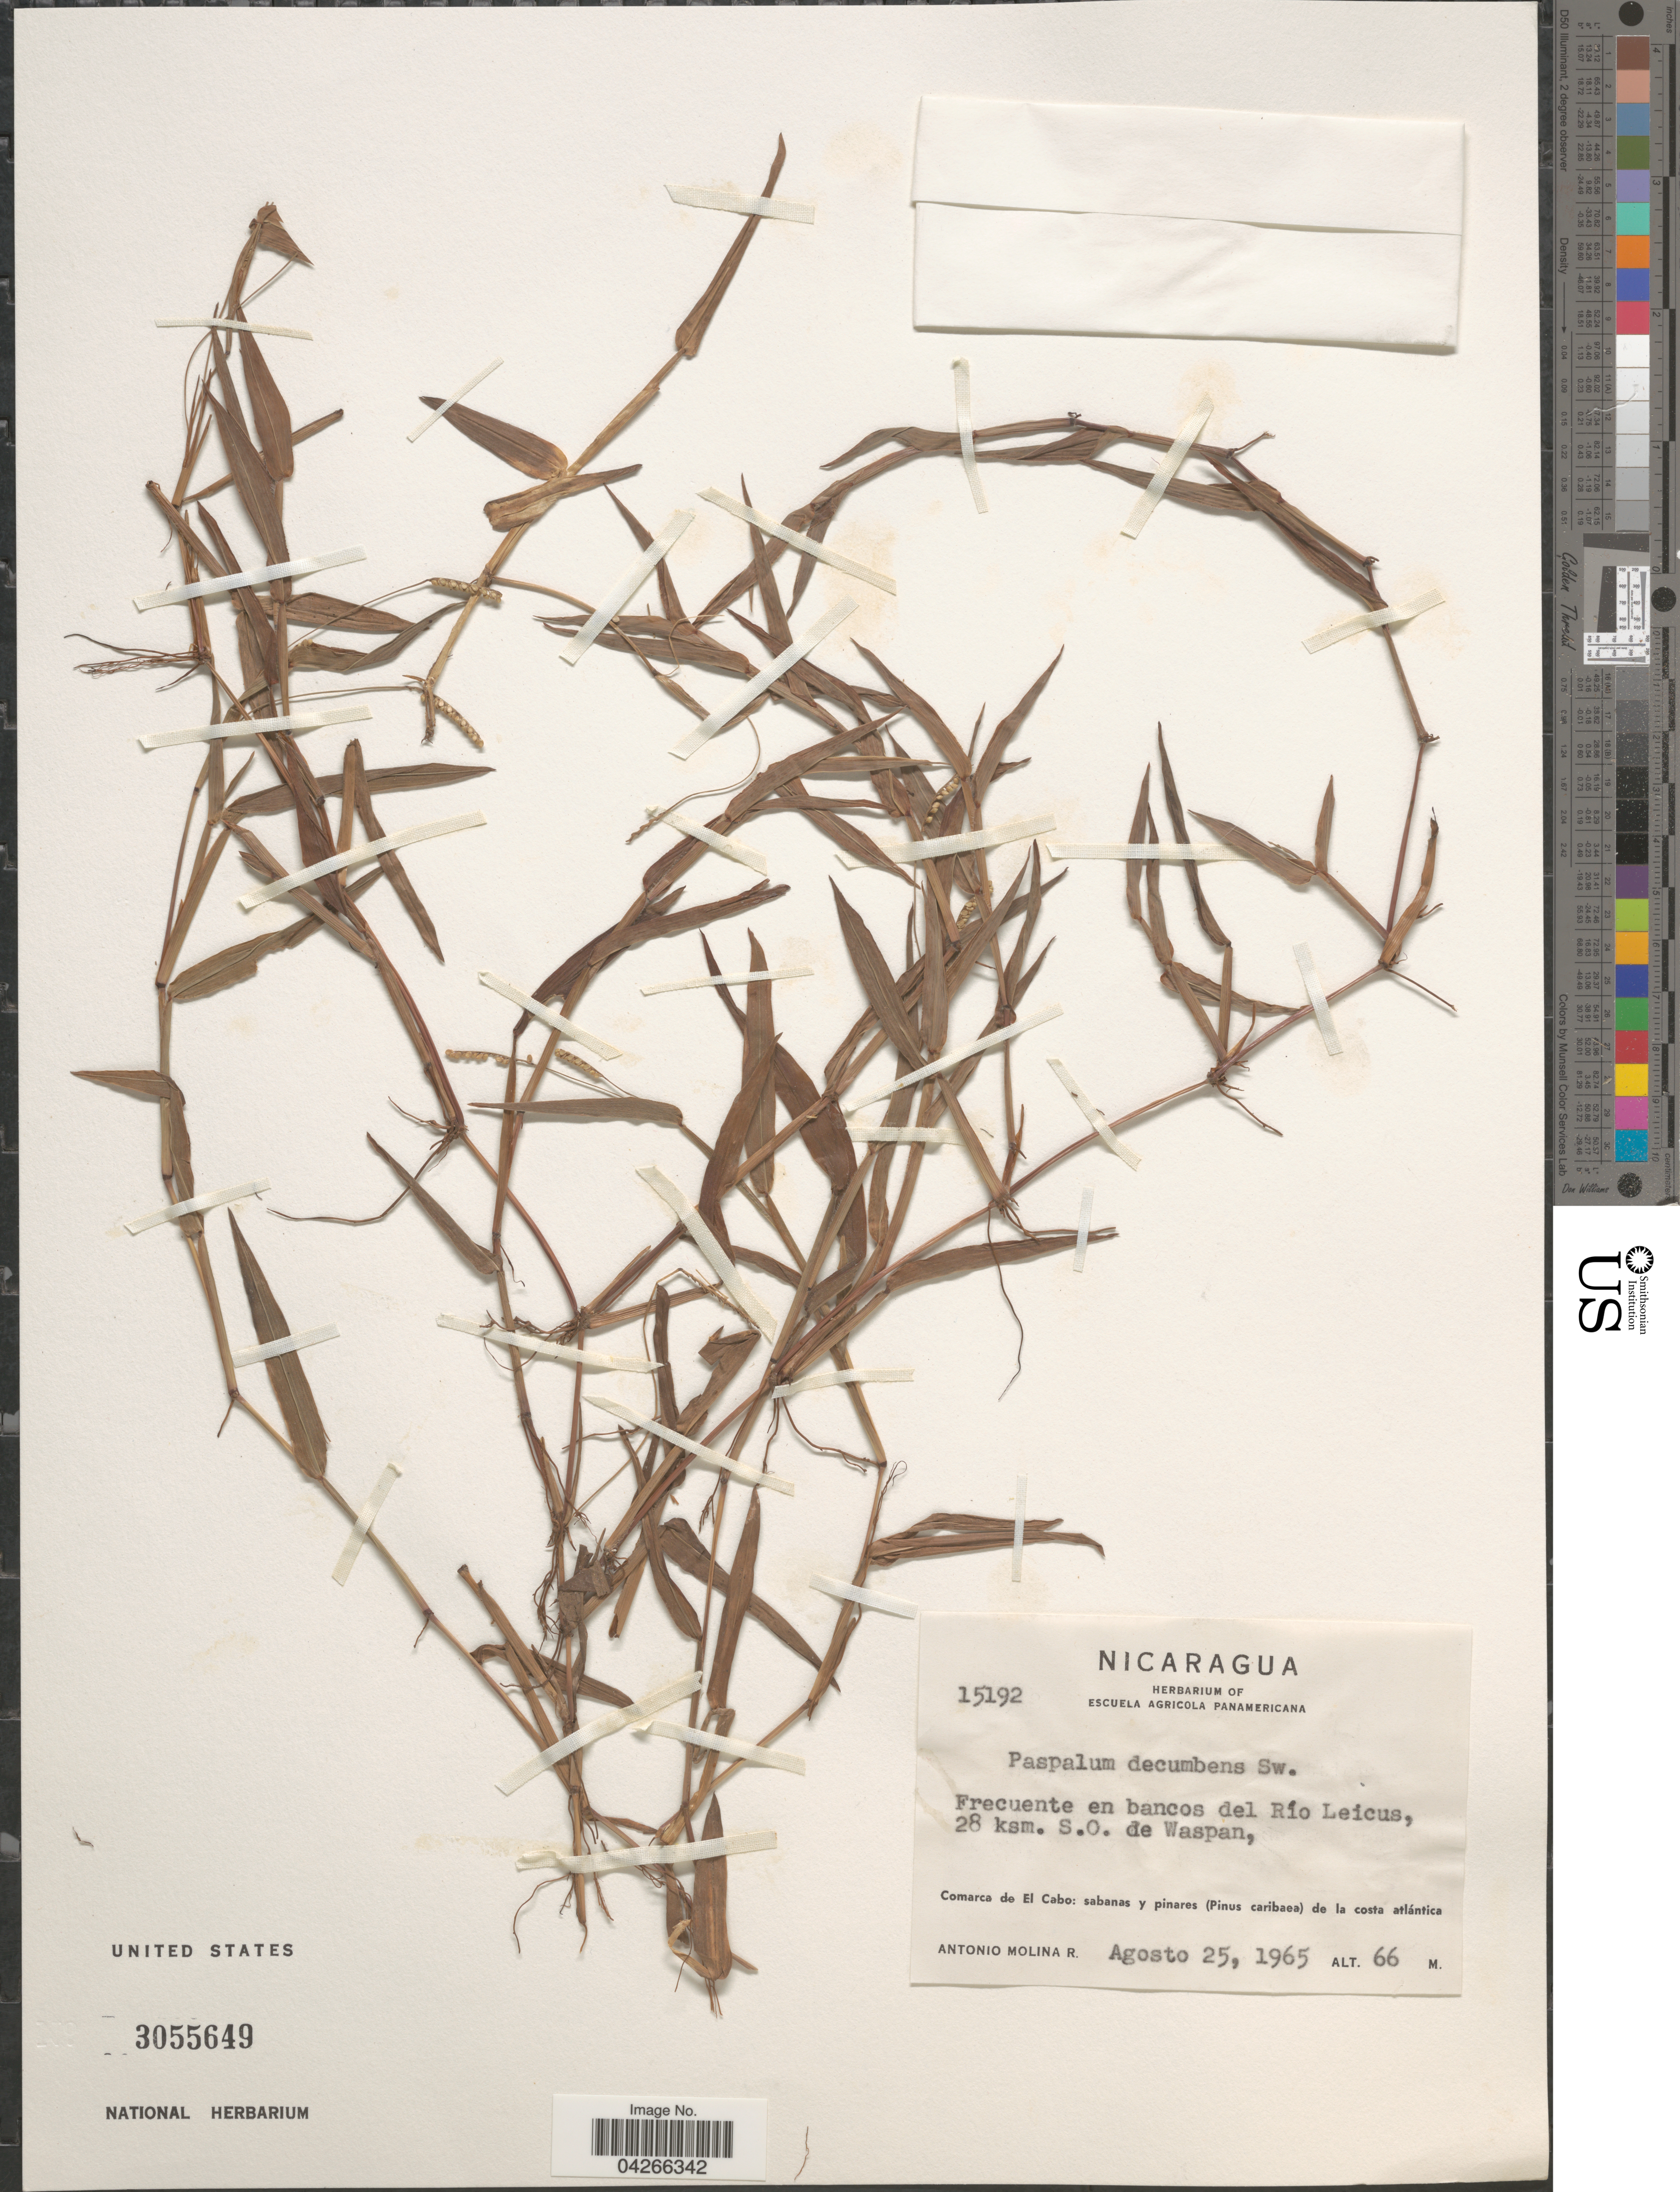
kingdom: Plantae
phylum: Tracheophyta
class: Liliopsida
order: Poales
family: Poaceae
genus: Paspalum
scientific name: Paspalum decumbens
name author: Sw.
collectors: A. Molina R.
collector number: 15192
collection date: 1965-08-25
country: Nicaragua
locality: Frecuente en bancos del Río Leicus, 28 ksm. S.O. de Waspan, Comarca de El Cabo: sabanas y pinares (Pinus caribaea) de la costa atlántica.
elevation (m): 66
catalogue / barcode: US 3055649